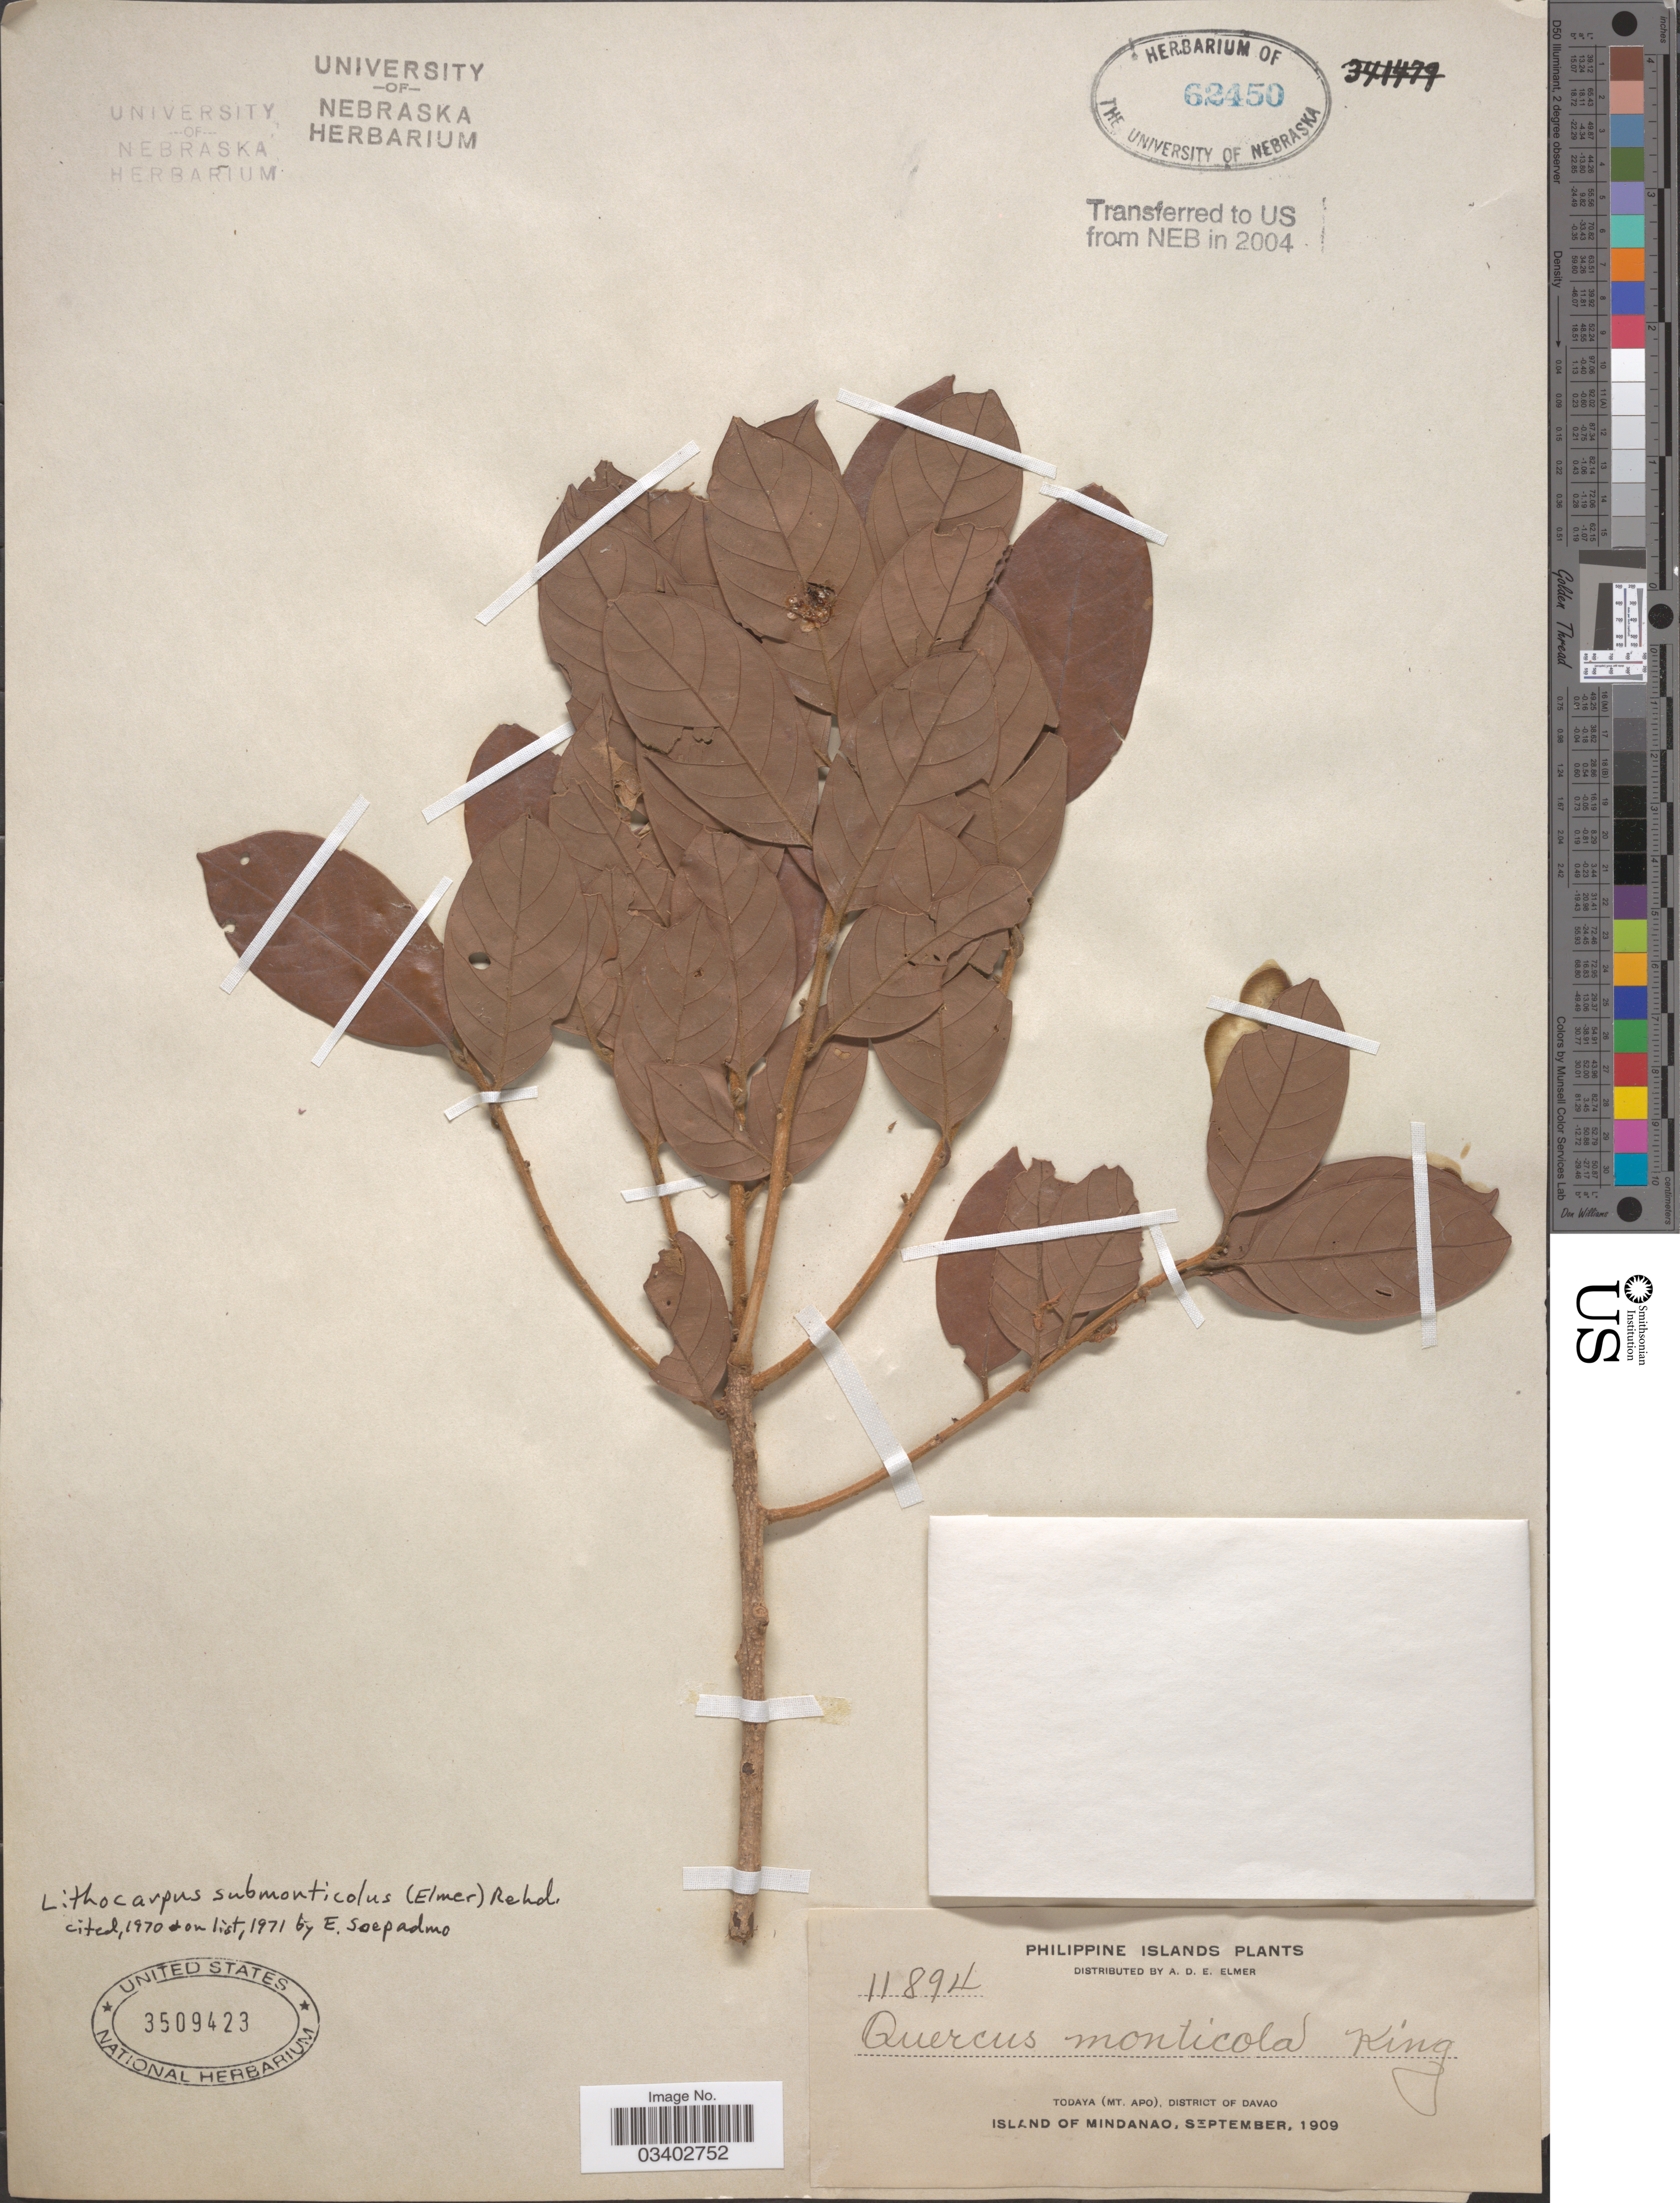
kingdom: Plantae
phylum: Tracheophyta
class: Magnoliopsida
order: Fagales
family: Fagaceae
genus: Lithocarpus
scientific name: Lithocarpus submonticolus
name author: (Elmer) Rehder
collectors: A. D. E. Elmer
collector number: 11894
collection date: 1909-09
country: Philippines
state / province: Davao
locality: Todaya (Mt. Apo), District of Davao. Island of Mindanao.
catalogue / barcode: US 3509423